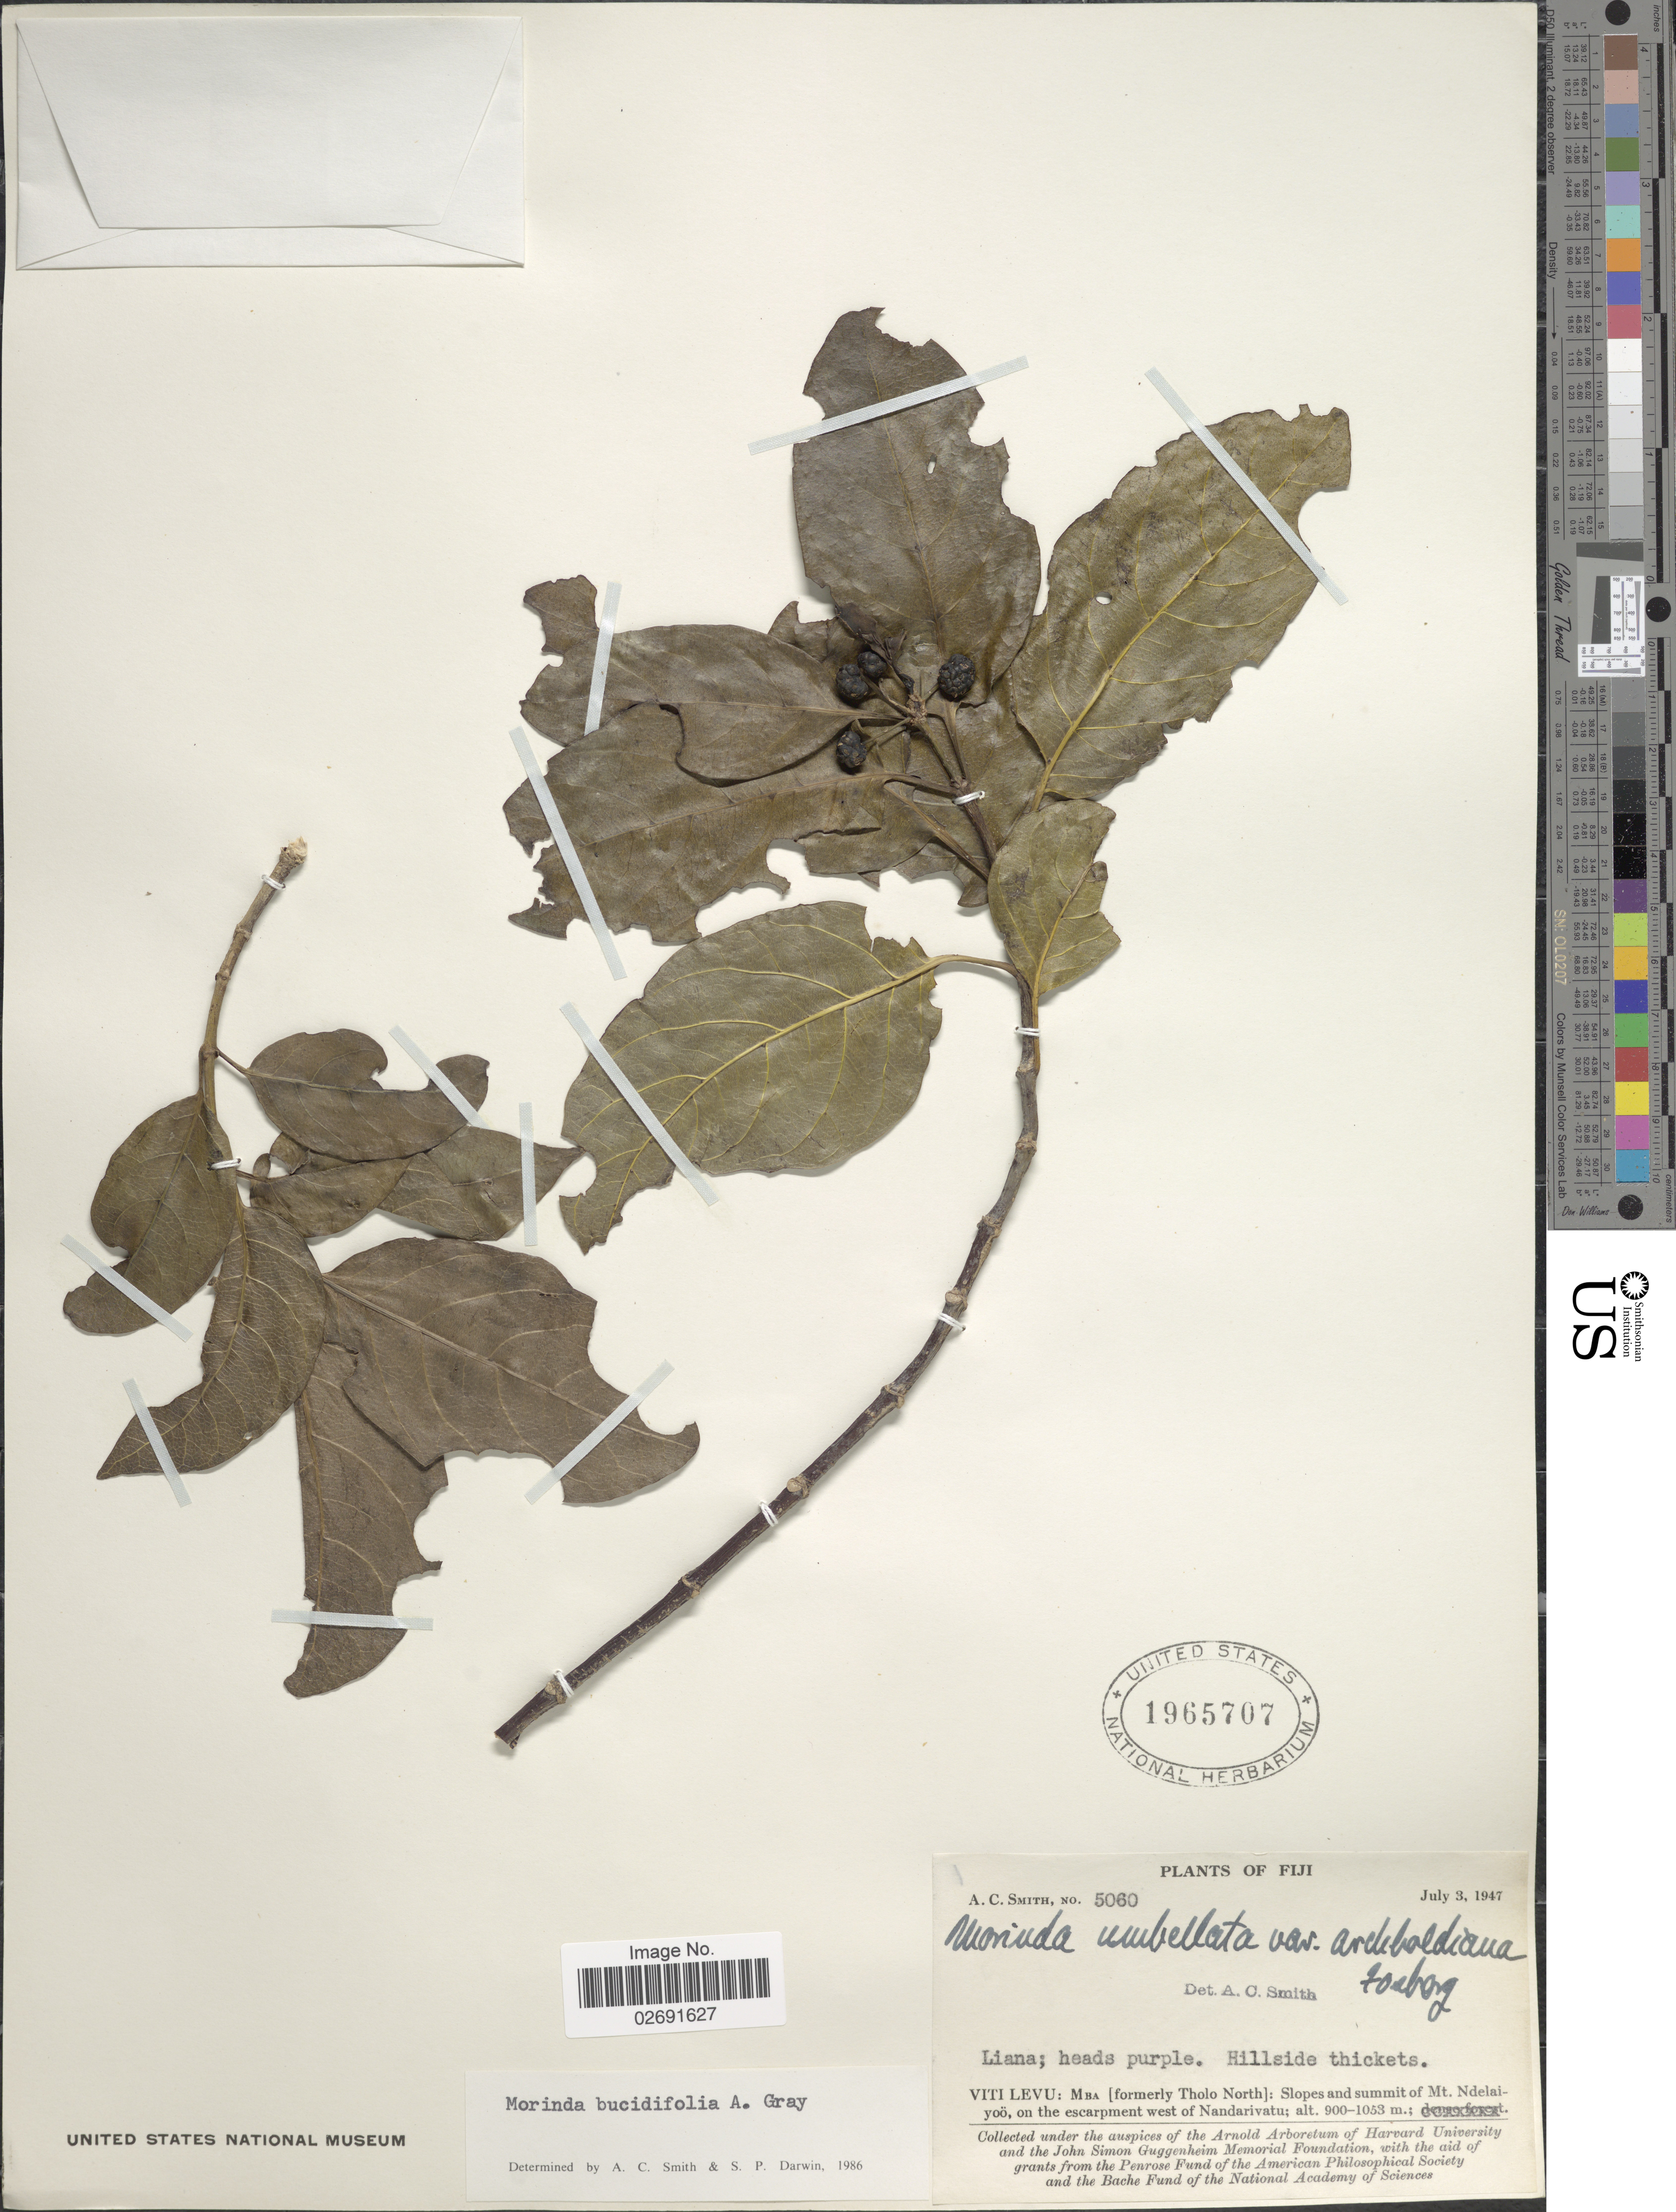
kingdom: Plantae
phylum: Tracheophyta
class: Magnoliopsida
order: Gentianales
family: Rubiaceae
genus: Gynochthodes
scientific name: Gynochthodes bucidifolia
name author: (A. Gray) Razafim. & B. Bremer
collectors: A. C. Smith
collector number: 5060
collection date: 1947-07-03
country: Fiji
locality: Viti Levu: MBA [formerly Tholo North]: Slopes and summit of Mt. Ndelaiyoo, on the escarpment west of Nandarivatu.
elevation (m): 900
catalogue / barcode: US 1965707